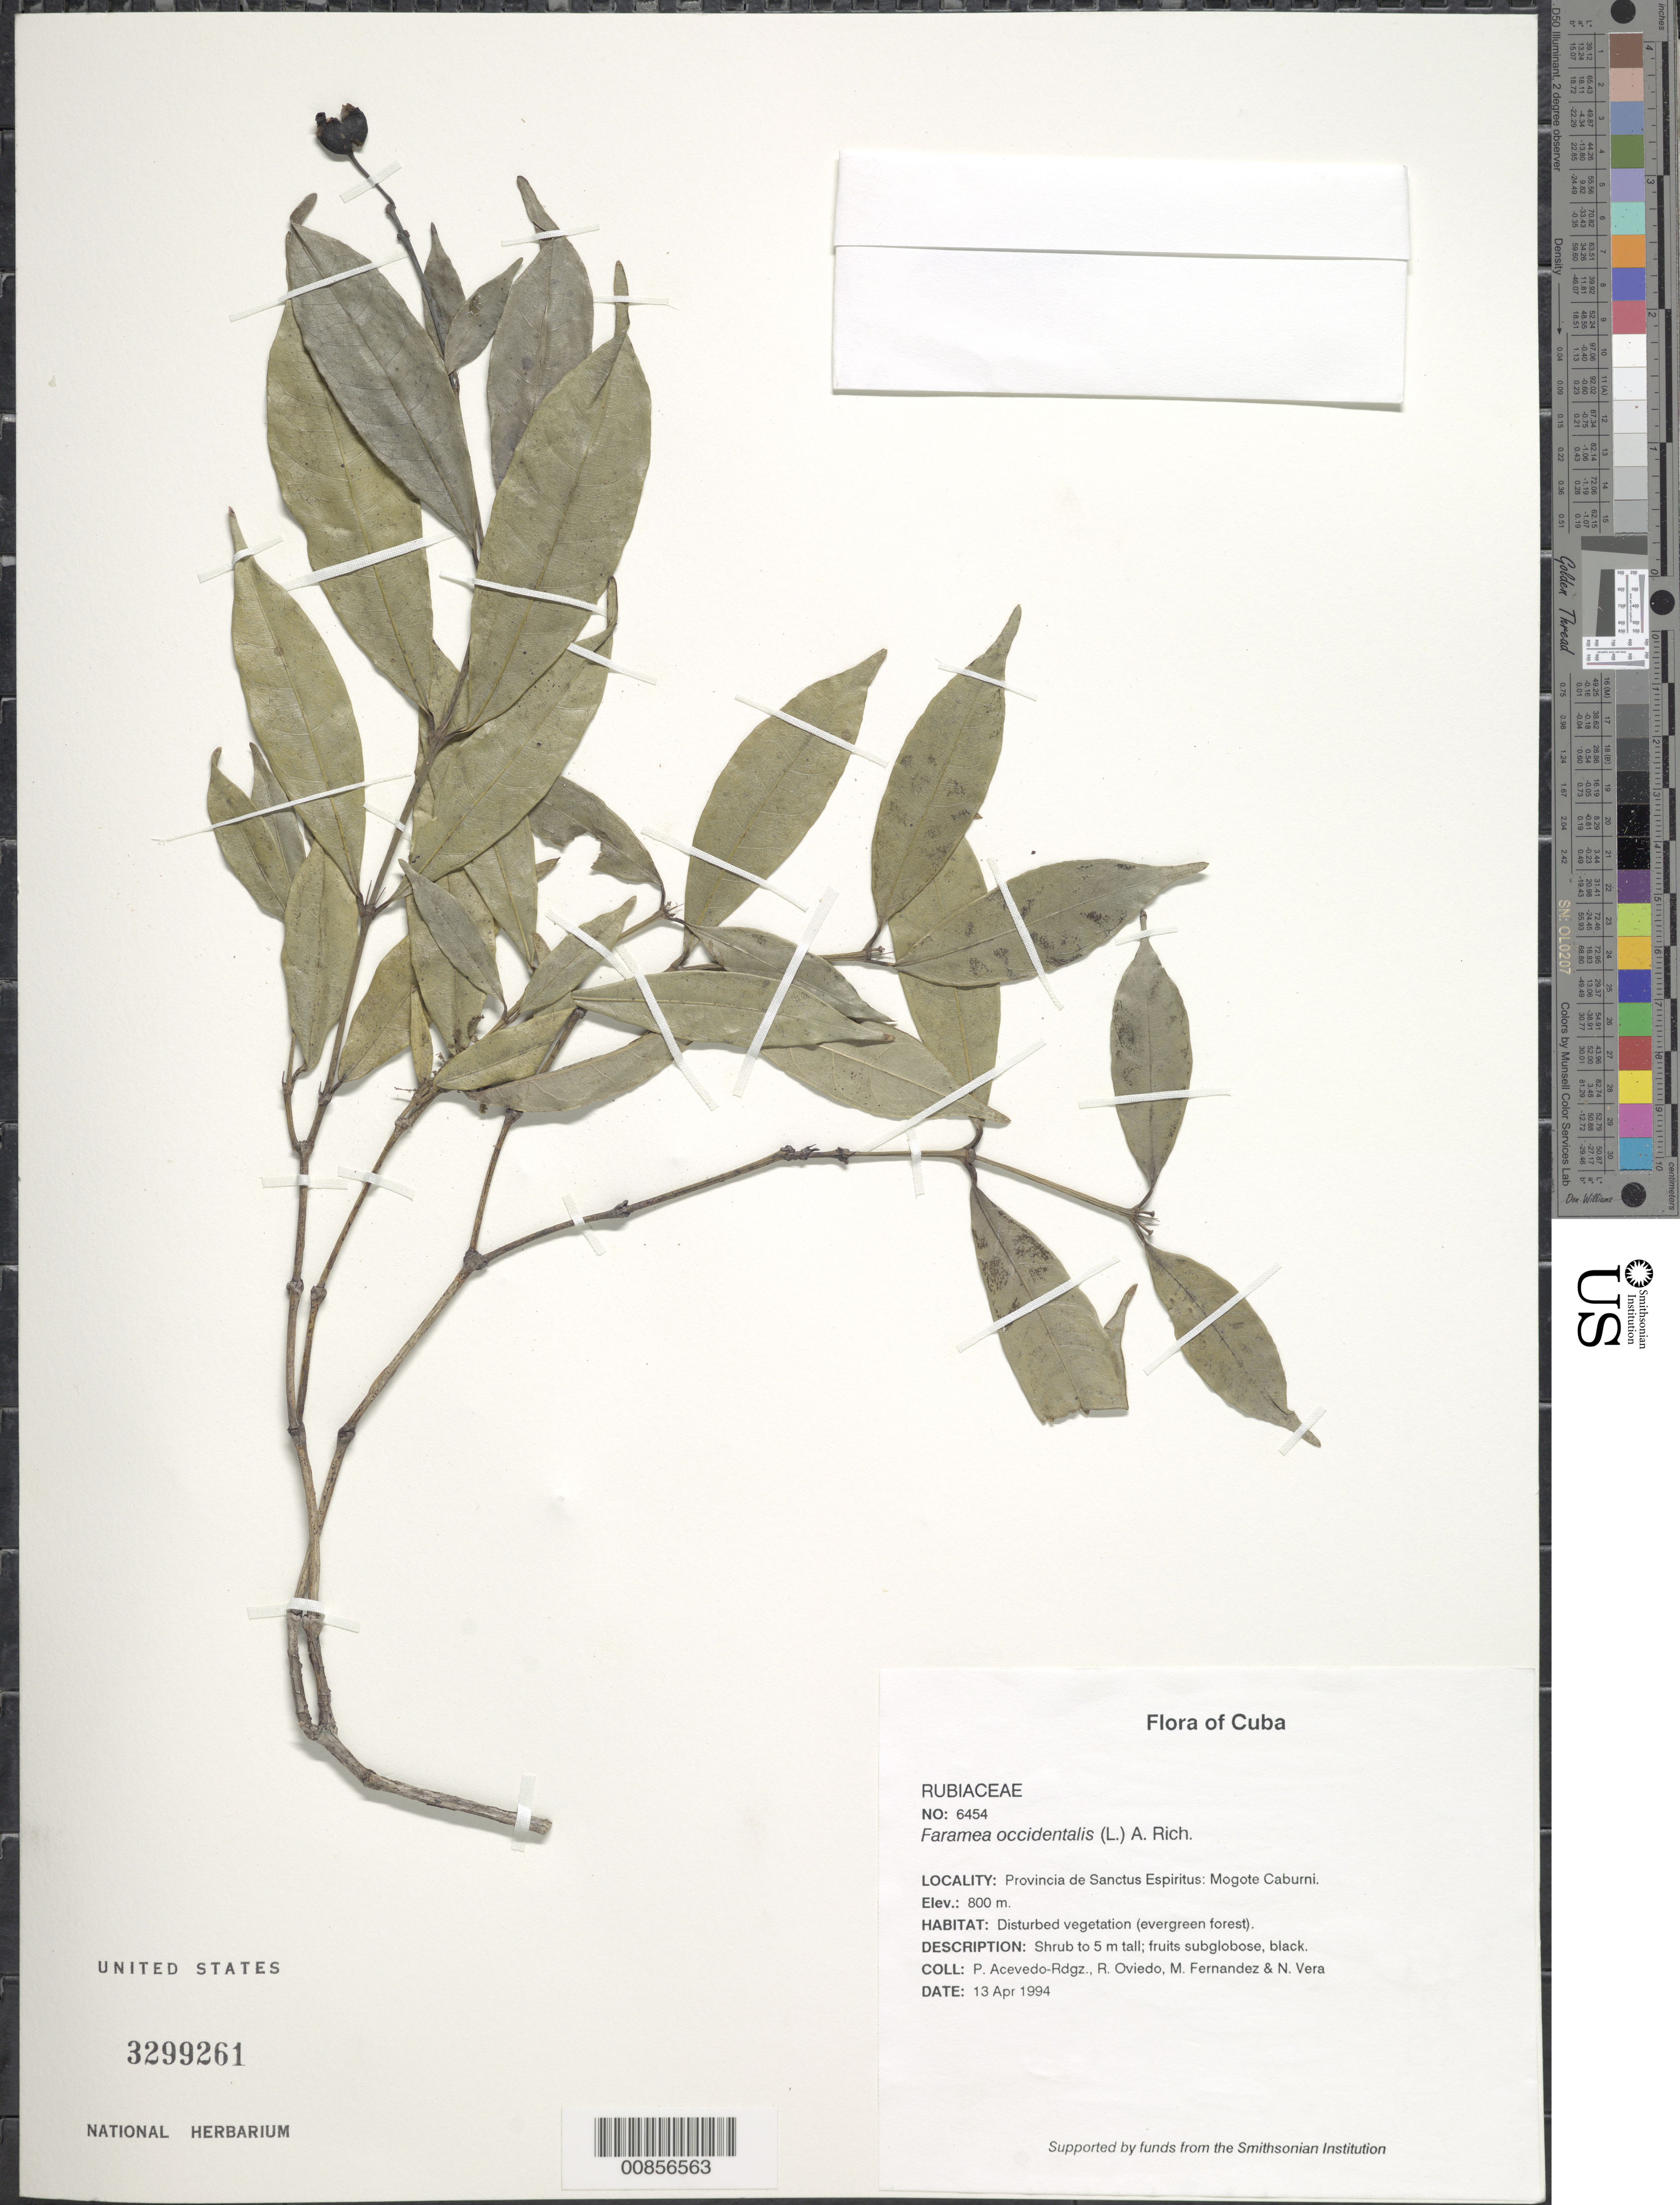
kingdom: Plantae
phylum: Tracheophyta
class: Magnoliopsida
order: Gentianales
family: Rubiaceae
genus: Faramea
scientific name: Faramea occidentalis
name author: (L.) A. Rich.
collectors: P. Acevedo-Rodr., R. Oviedo, M. Fernandez & N. Vera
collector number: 6454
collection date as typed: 13 Apr 1994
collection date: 1994-04-13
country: Cuba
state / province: Sancti Spiritus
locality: Mogote Caburni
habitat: Disturbed vegetation/ evergreen forest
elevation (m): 800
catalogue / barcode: US 3299261